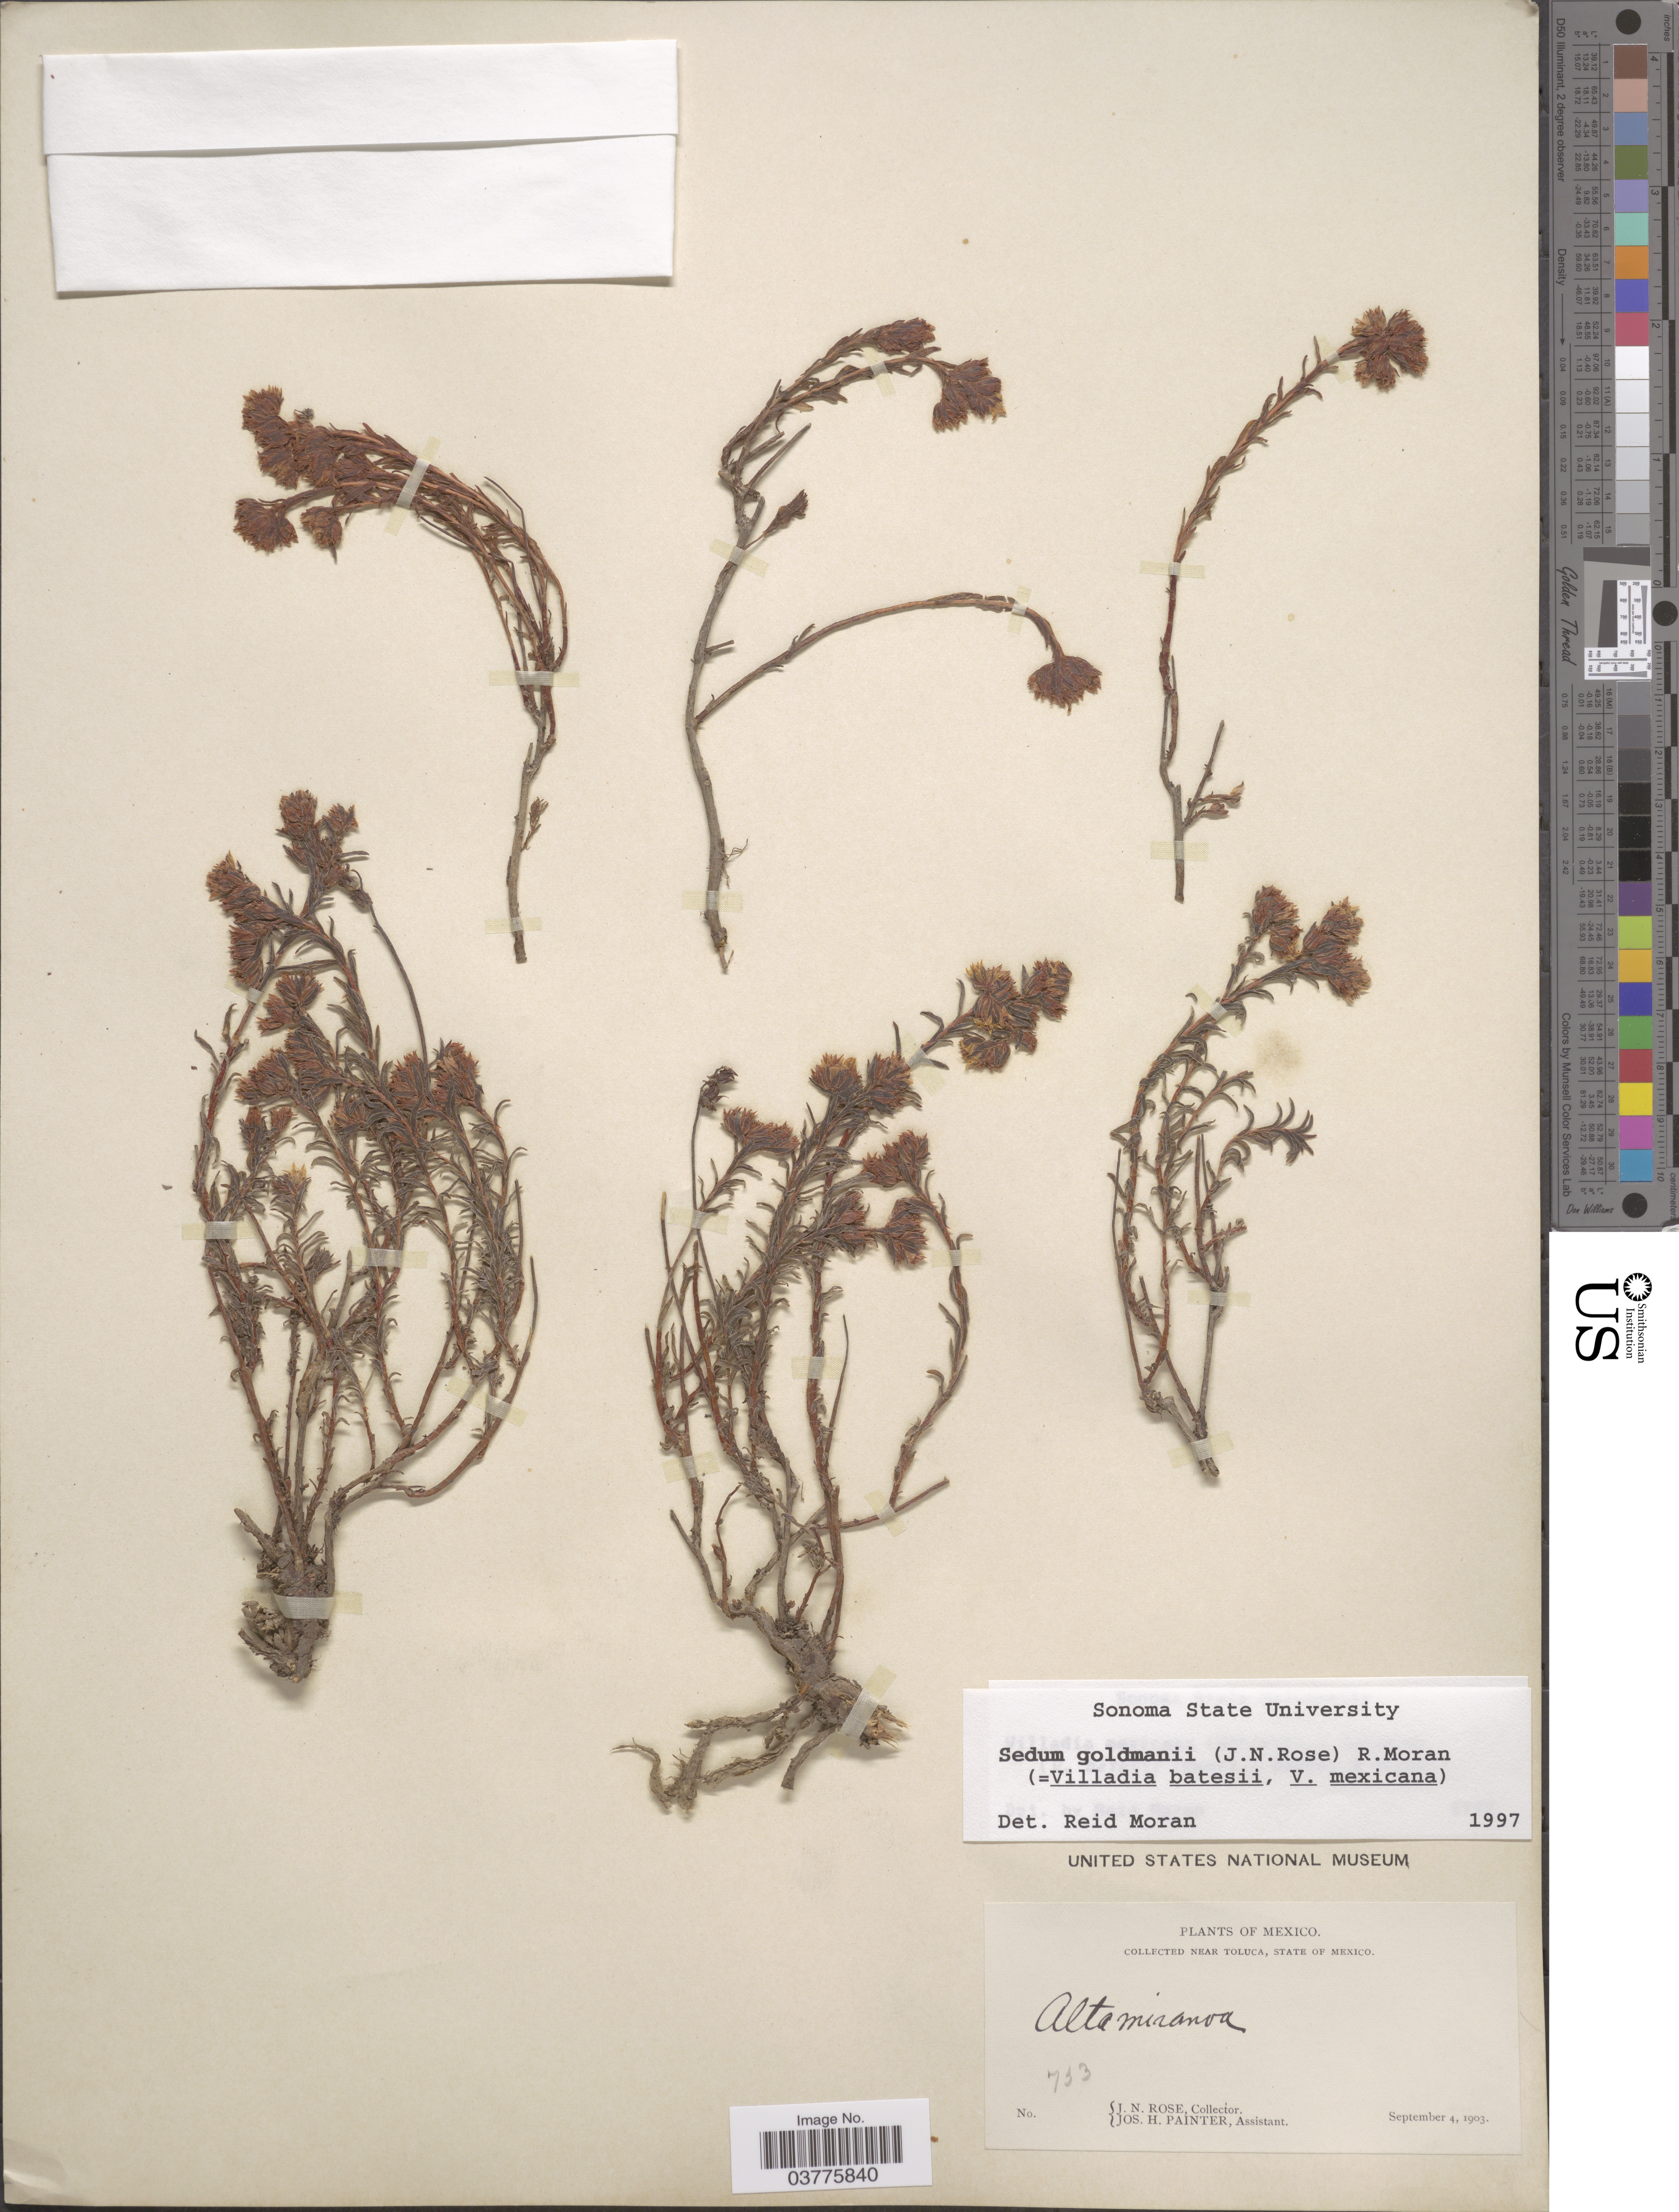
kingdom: Plantae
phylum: Tracheophyta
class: Magnoliopsida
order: Saxifragales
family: Crassulaceae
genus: Sedum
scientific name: Sedum goldmanii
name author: (Rose) Moran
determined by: Moran, R. V.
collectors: J. N. Rose & J. H. Painter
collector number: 753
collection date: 1903-09-04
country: Mexico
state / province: México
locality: Near Toluca.